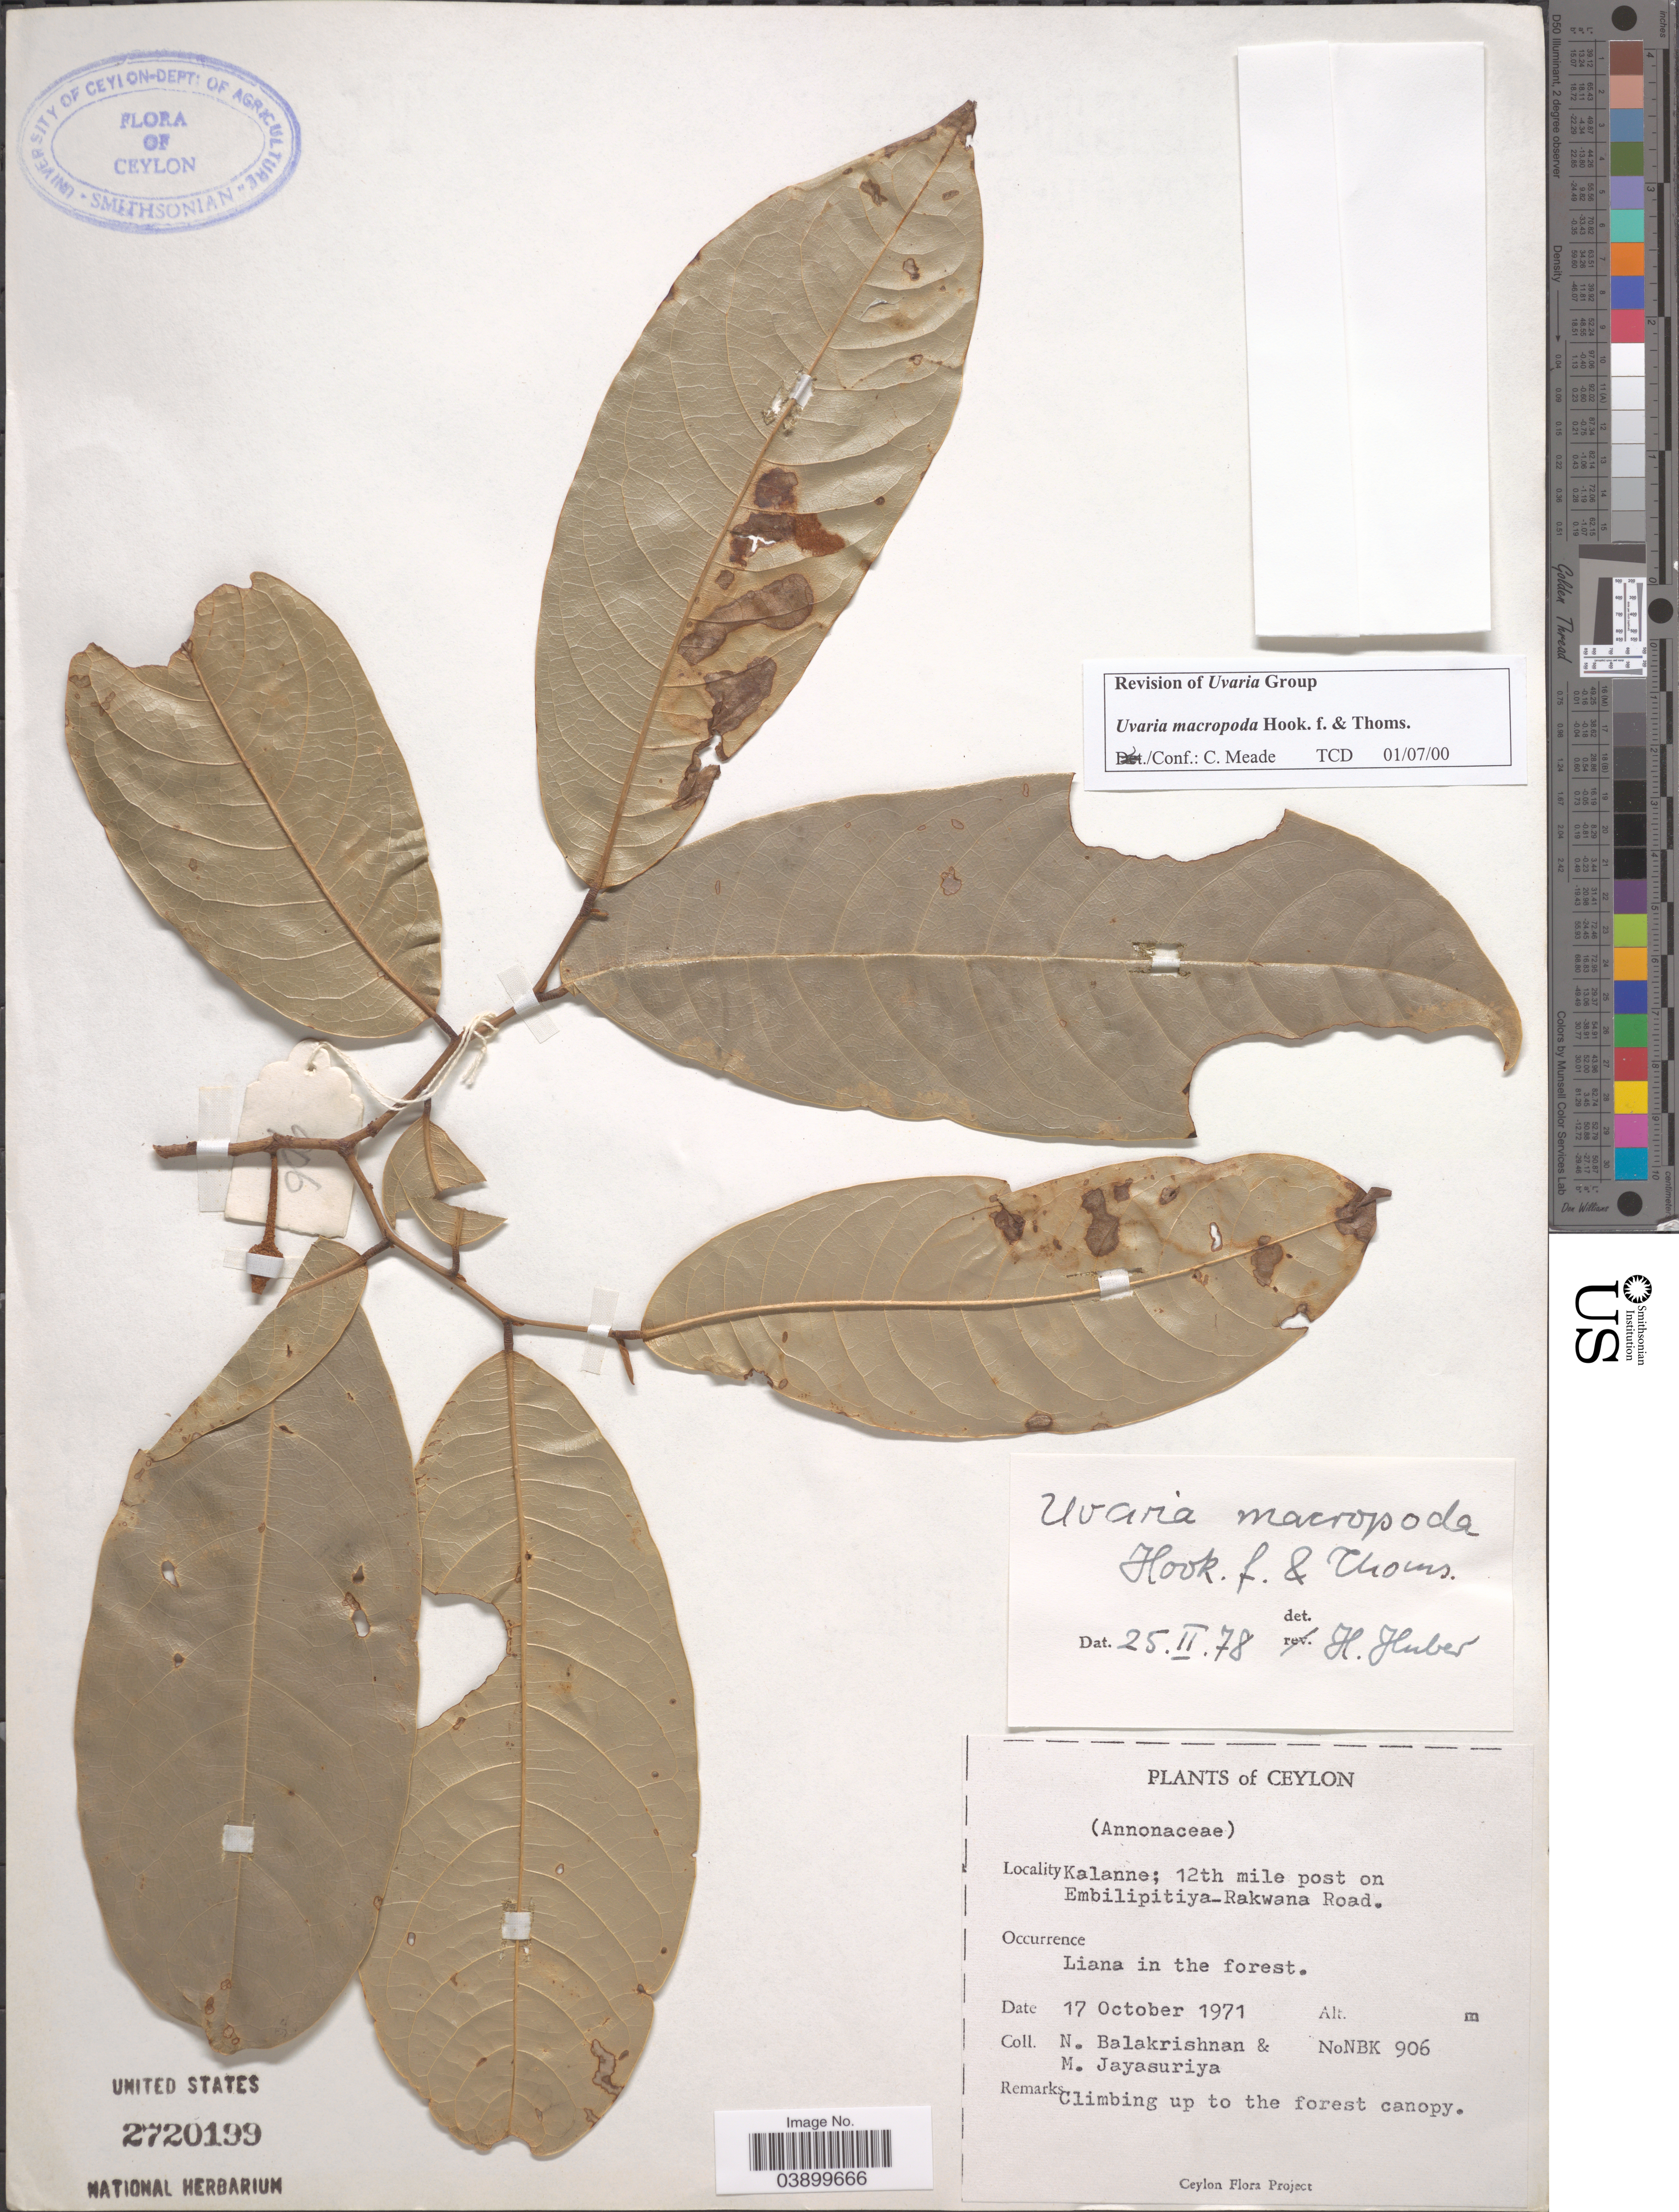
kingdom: Plantae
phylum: Tracheophyta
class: Magnoliopsida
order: Magnoliales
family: Annonaceae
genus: Uvaria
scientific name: Uvaria macropoda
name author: Hook. f. & Thomson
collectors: N. Balakrishnan & M. Jayasuriya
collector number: NBK 906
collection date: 1971-10-17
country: Sri Lanka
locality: Ceylon. Kalanne; 12th mile post on Embilipitiya-Rakwana Road.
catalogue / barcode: US 2720199